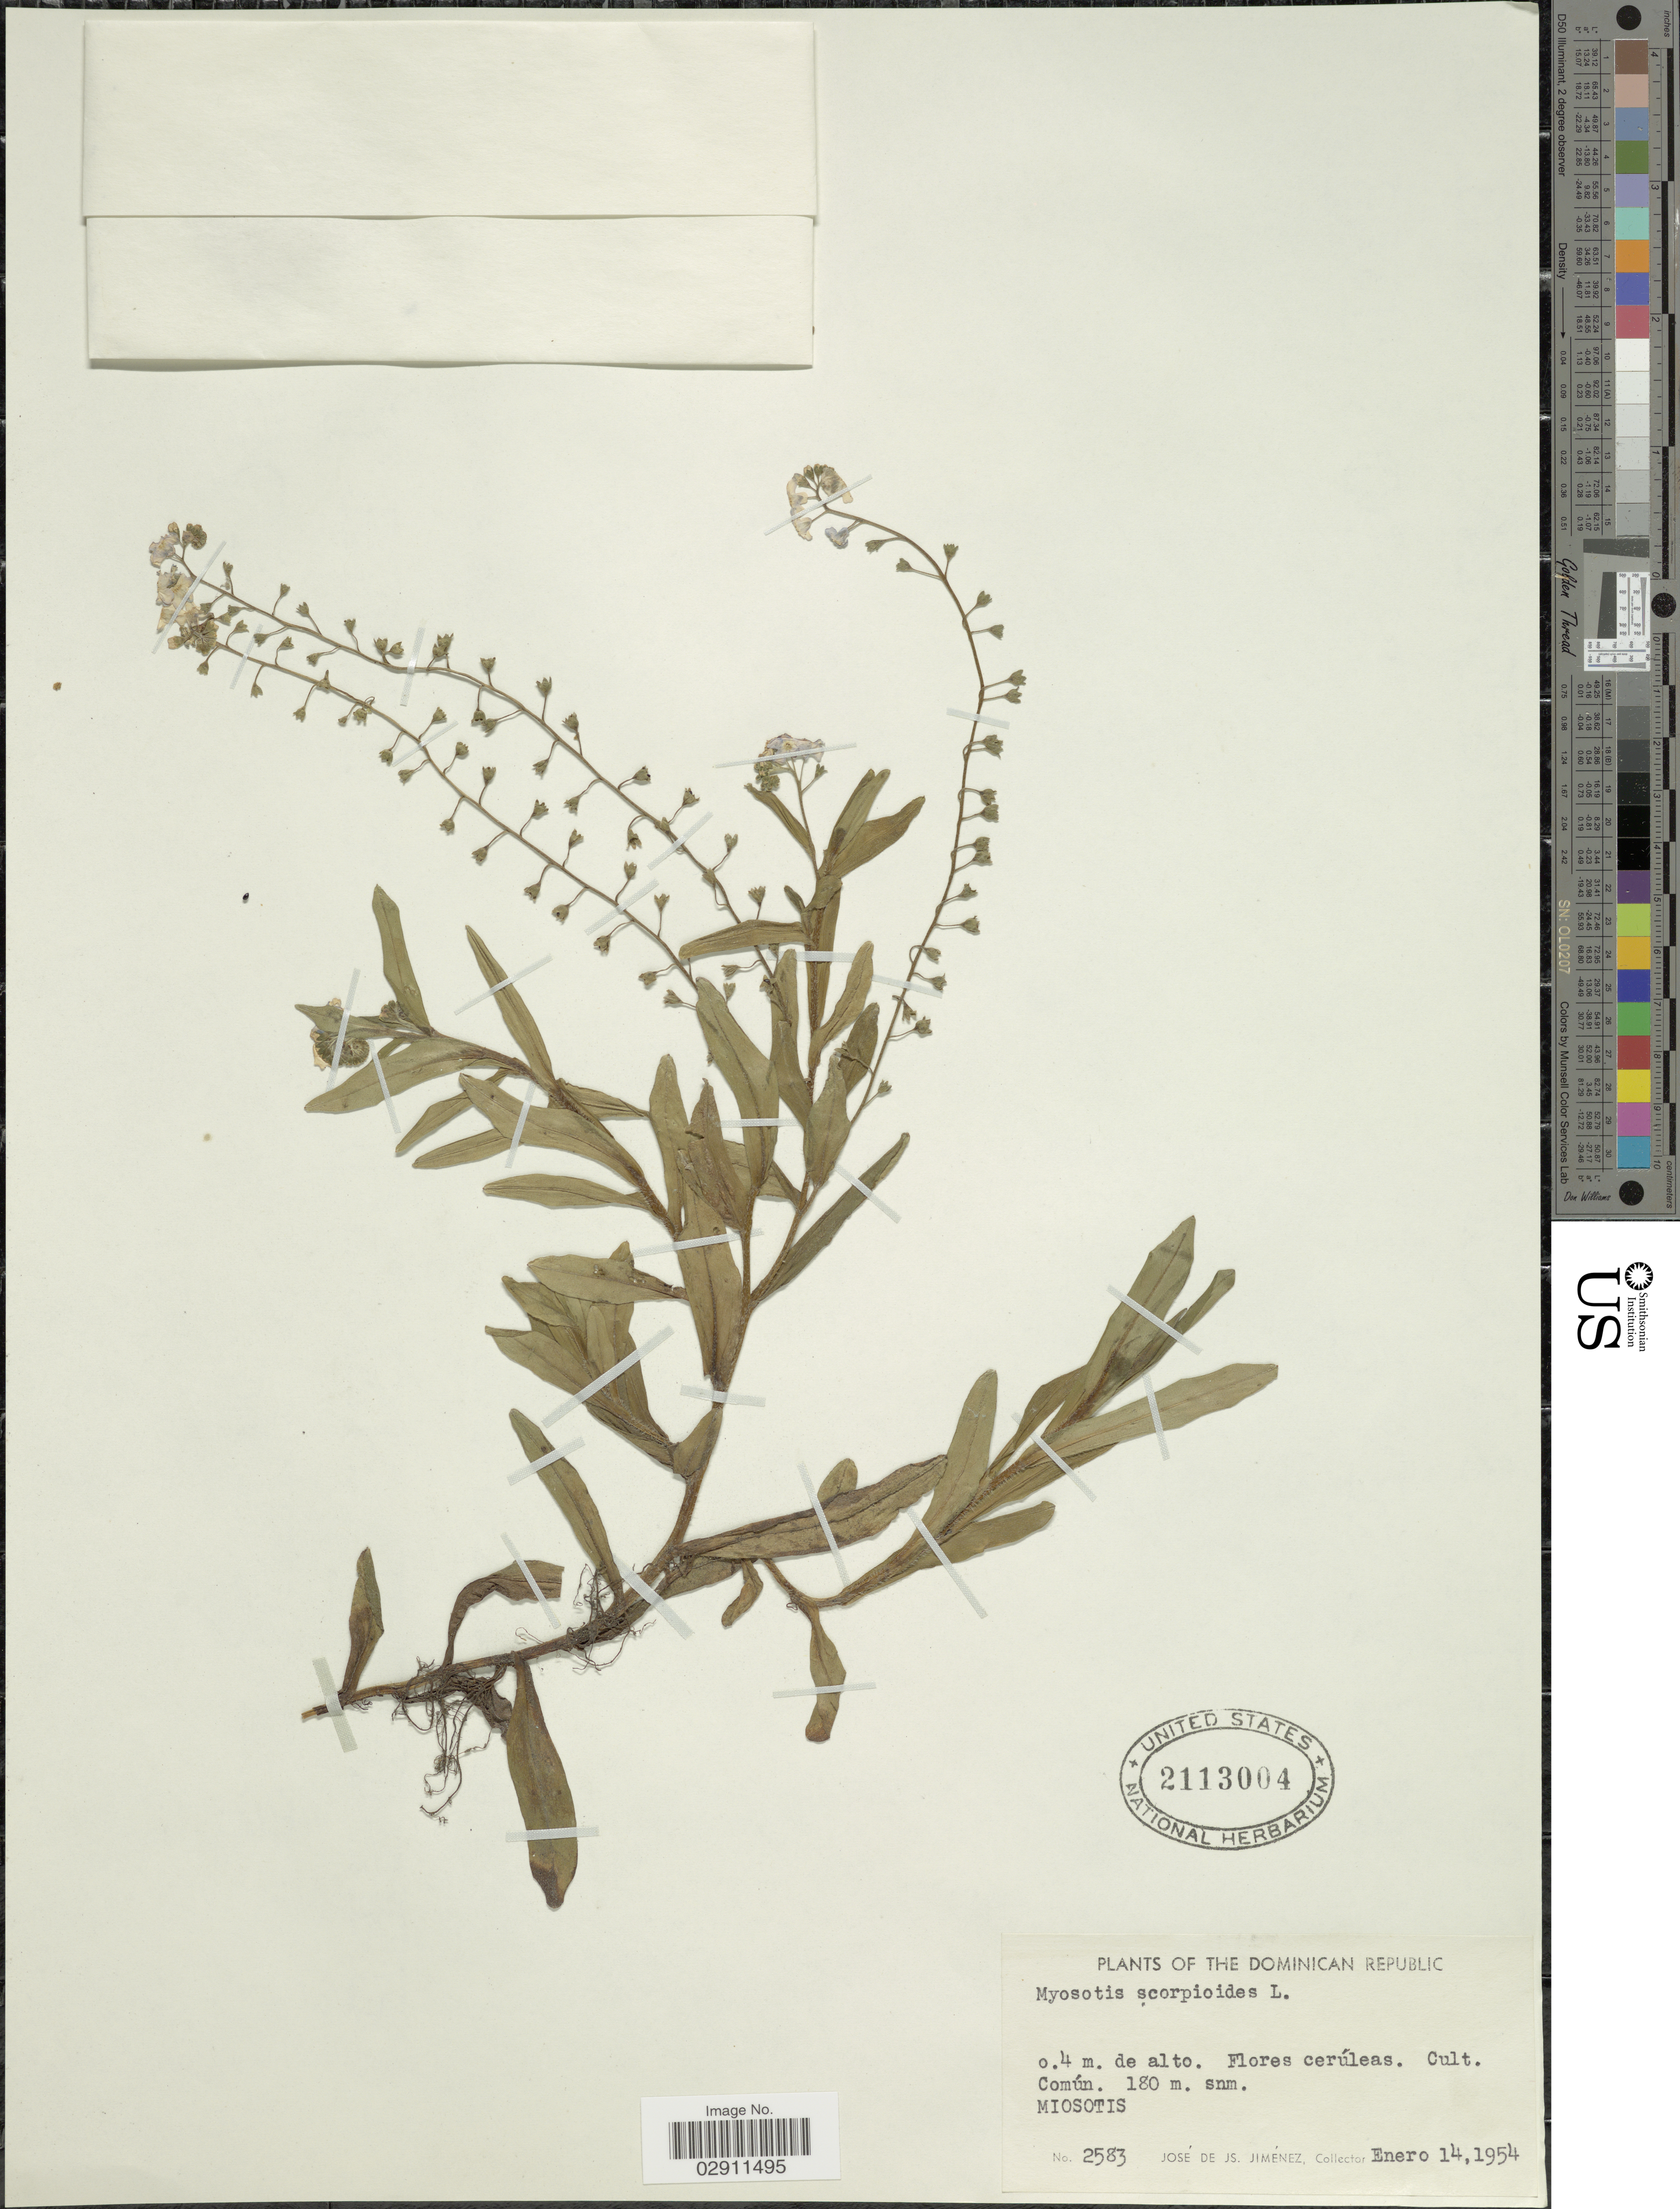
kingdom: Plantae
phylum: Tracheophyta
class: Magnoliopsida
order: Boraginales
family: Boraginaceae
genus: Myosotis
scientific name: Myosotis scorpioides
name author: L.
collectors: J. J. Jiménez Almonte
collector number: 2583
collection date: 1954-01-14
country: Dominican Republic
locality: Miosotis.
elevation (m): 180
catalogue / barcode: US 2113004